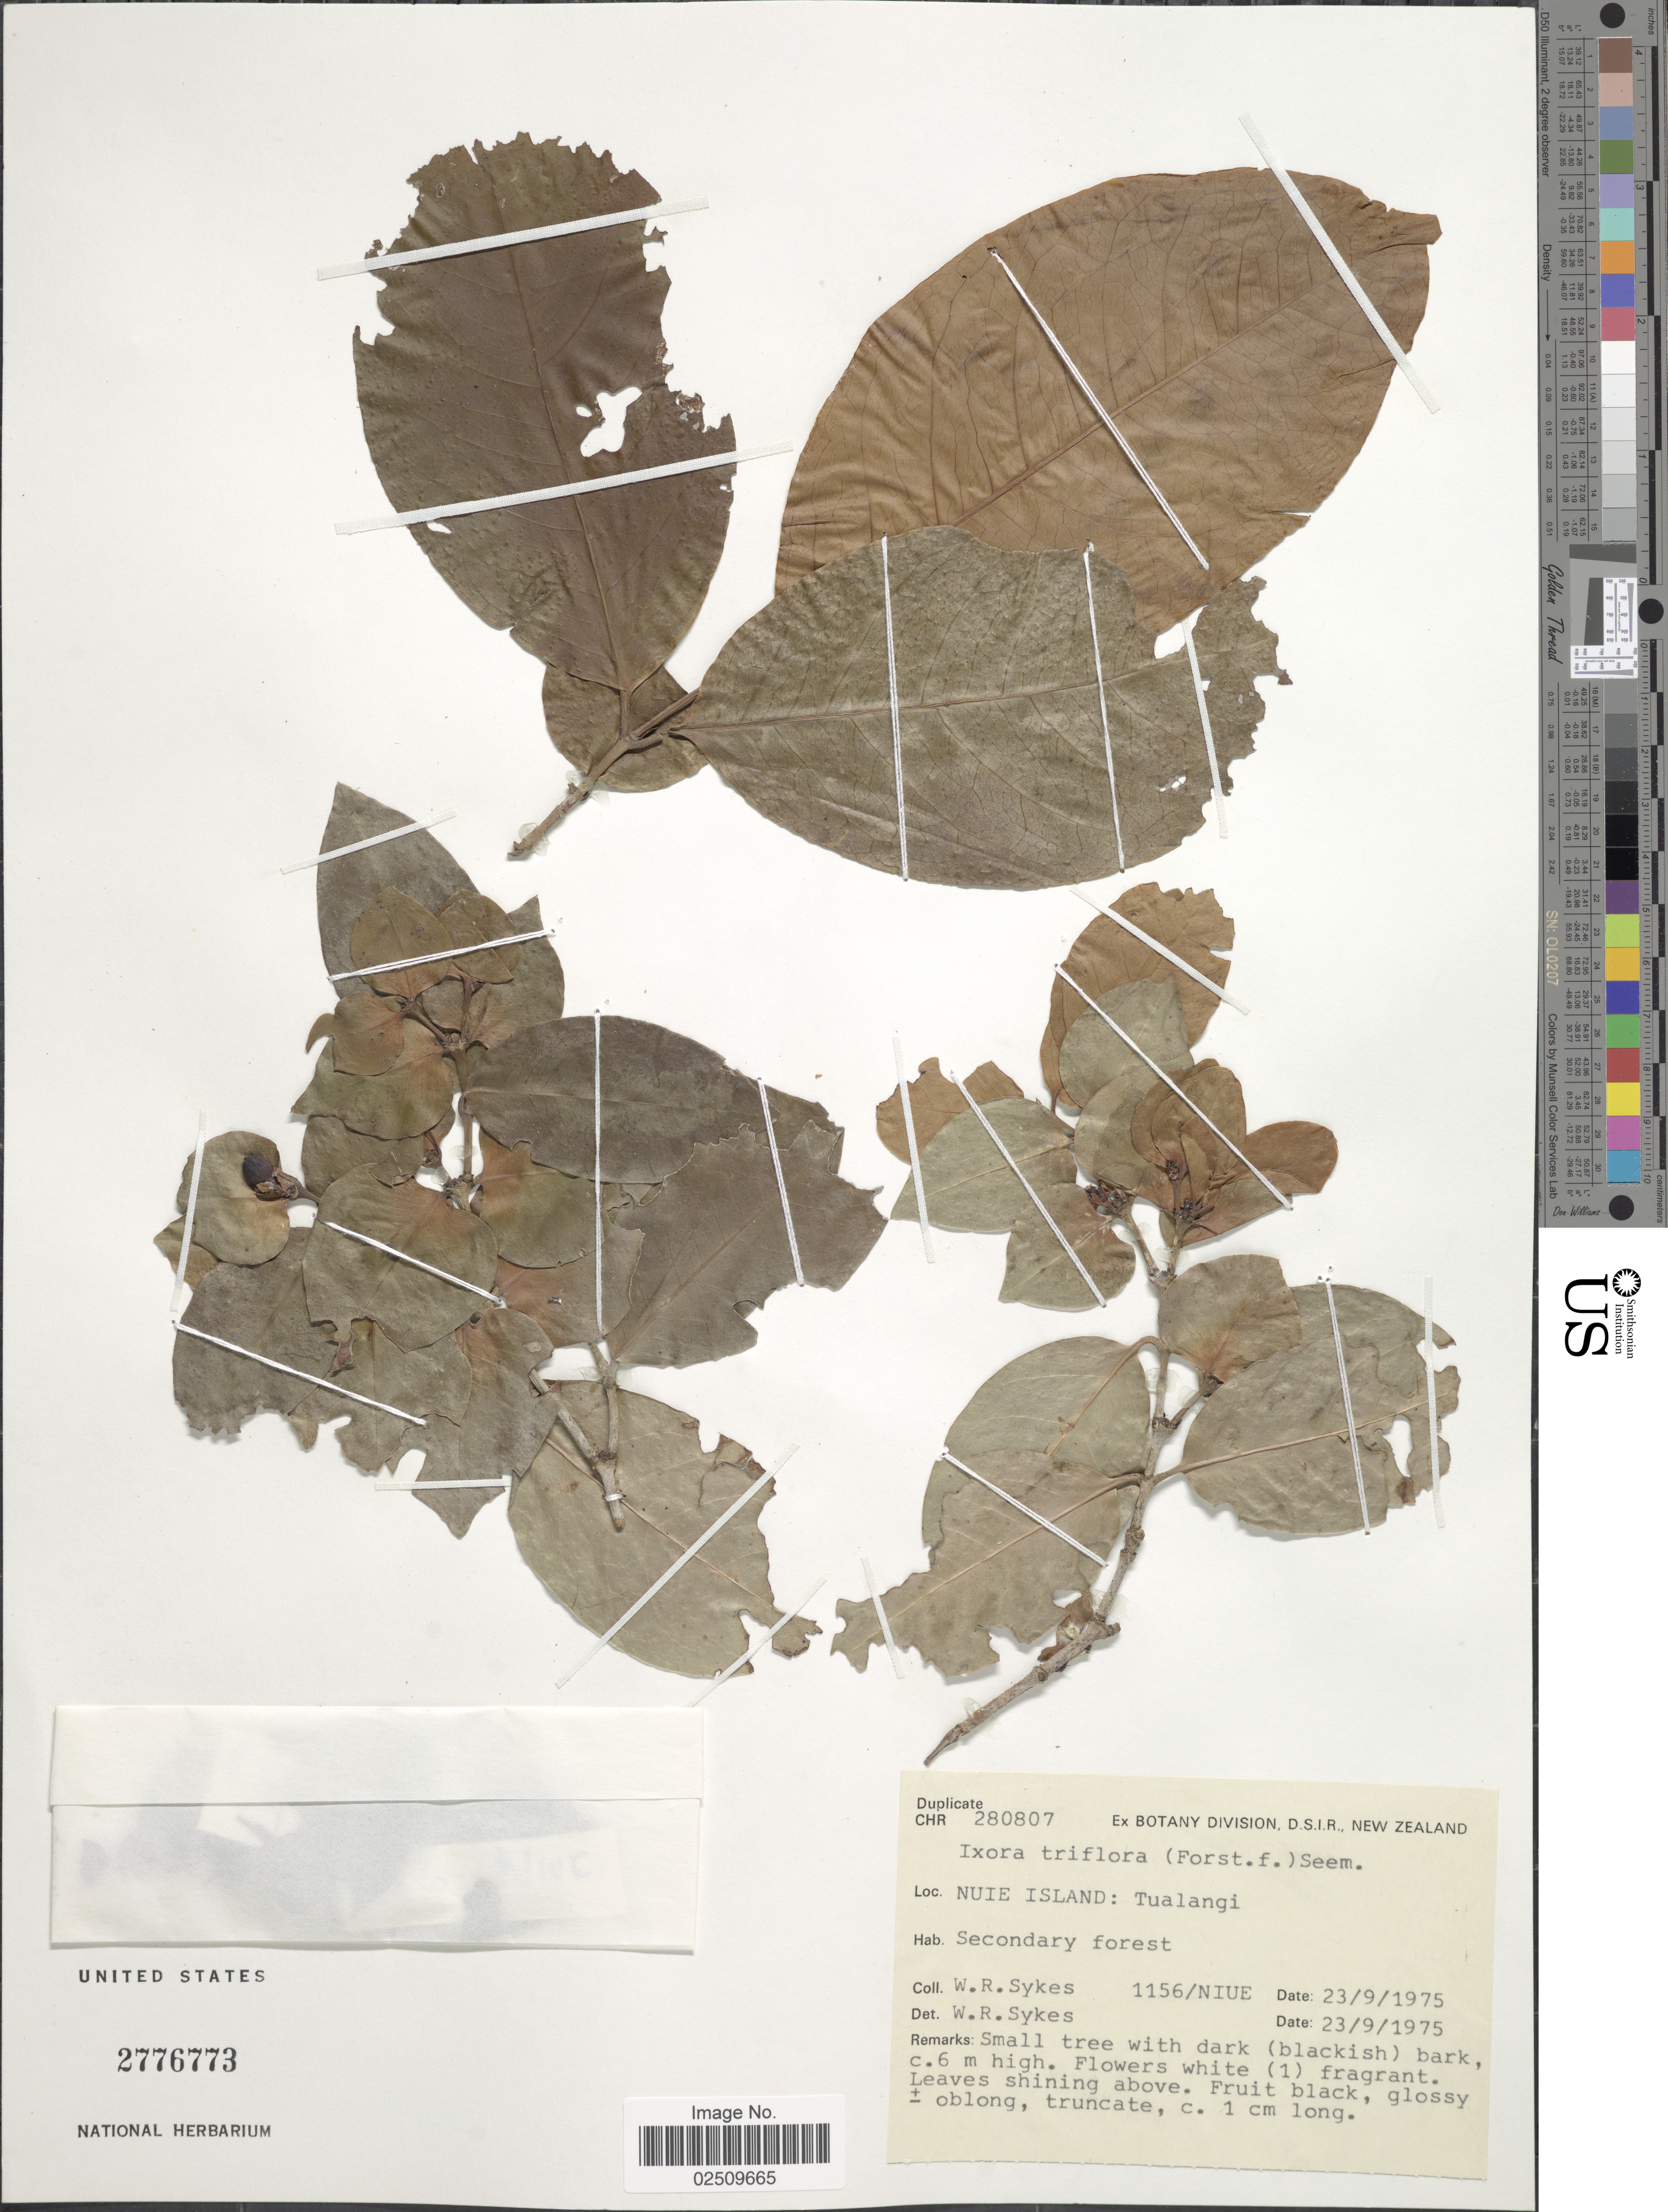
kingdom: Plantae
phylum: Tracheophyta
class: Magnoliopsida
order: Gentianales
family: Rubiaceae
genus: Ixora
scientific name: Ixora triflora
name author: (G. Forst.) Seem.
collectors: W. R. Sykes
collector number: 1156/NIUE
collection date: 1975-09-23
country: Niue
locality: Nuie Island: Tualangi, Secondary forest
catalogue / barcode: US 2776773